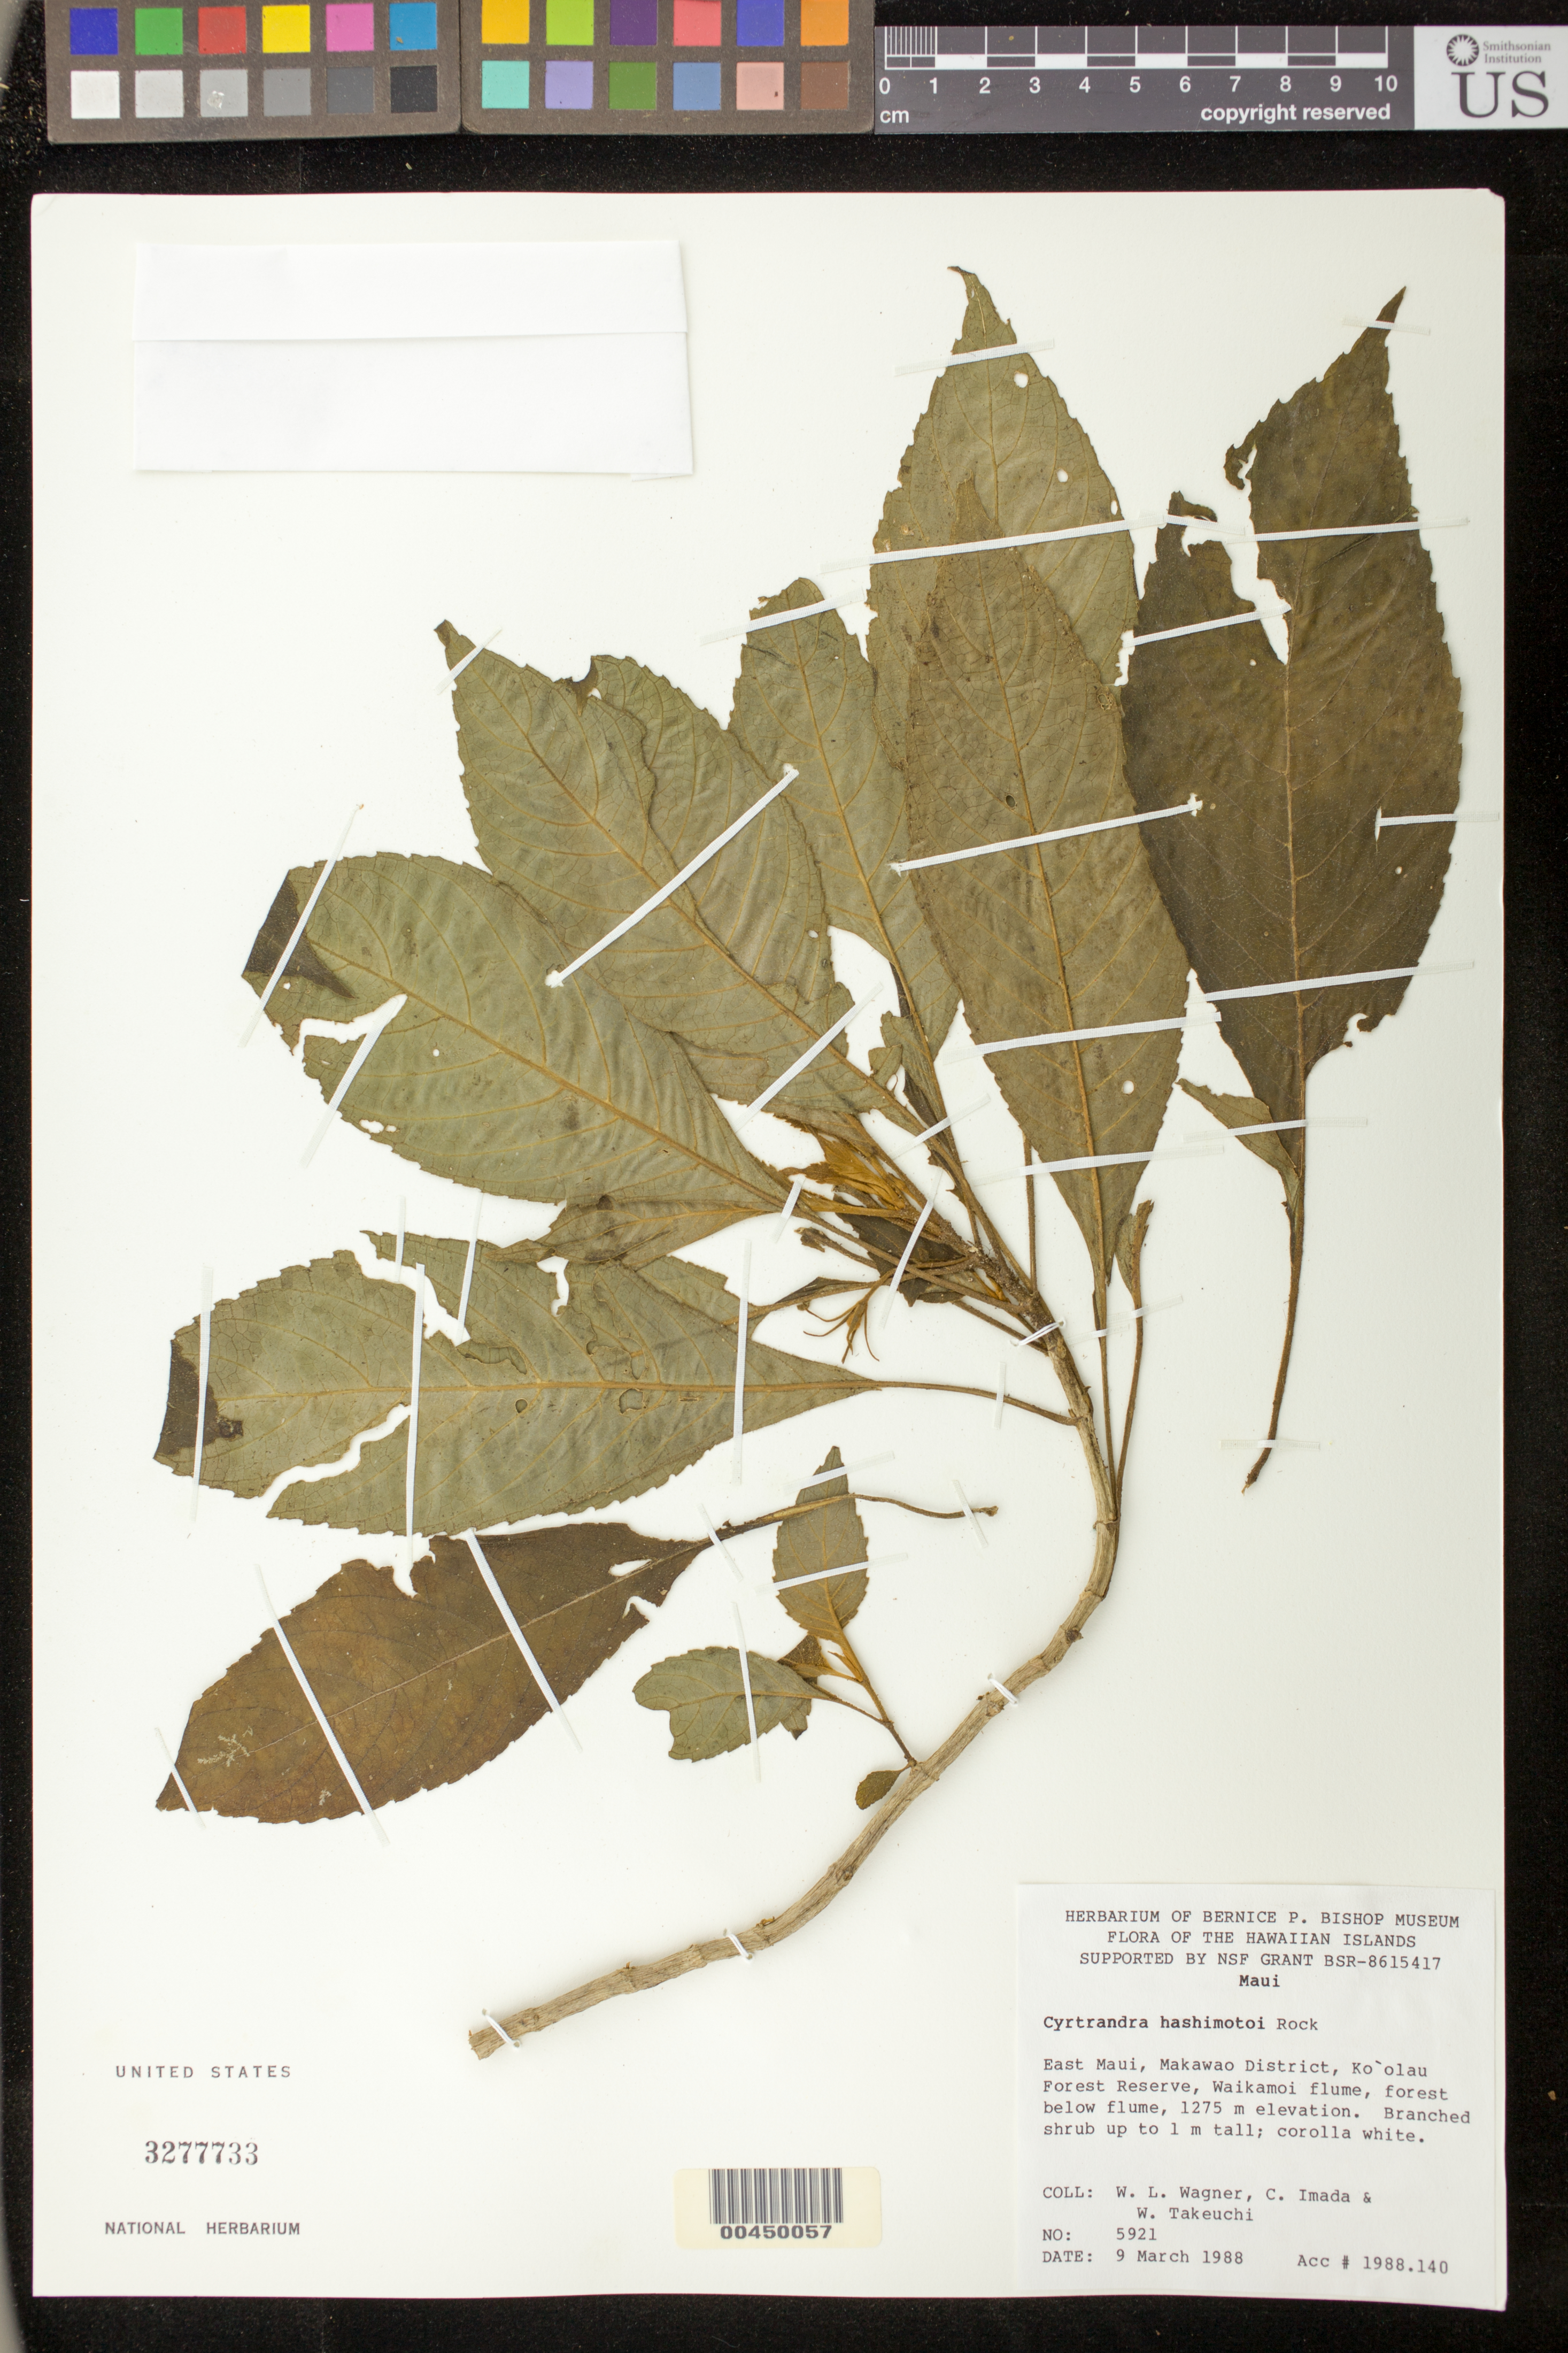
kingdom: Plantae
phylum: Tracheophyta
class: Magnoliopsida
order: Lamiales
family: Gesneriaceae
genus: Cyrtandra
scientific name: Cyrtandra hashimotoi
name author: Rock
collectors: W. L. Wagner, C. Imada & W. N. Takeuchi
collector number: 5921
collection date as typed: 09 Mar 1988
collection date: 1988-03-09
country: United States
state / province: Hawaii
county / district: Maui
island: Maui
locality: East maui, makawao dist, Koolau forest reserve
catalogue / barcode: US 3277733